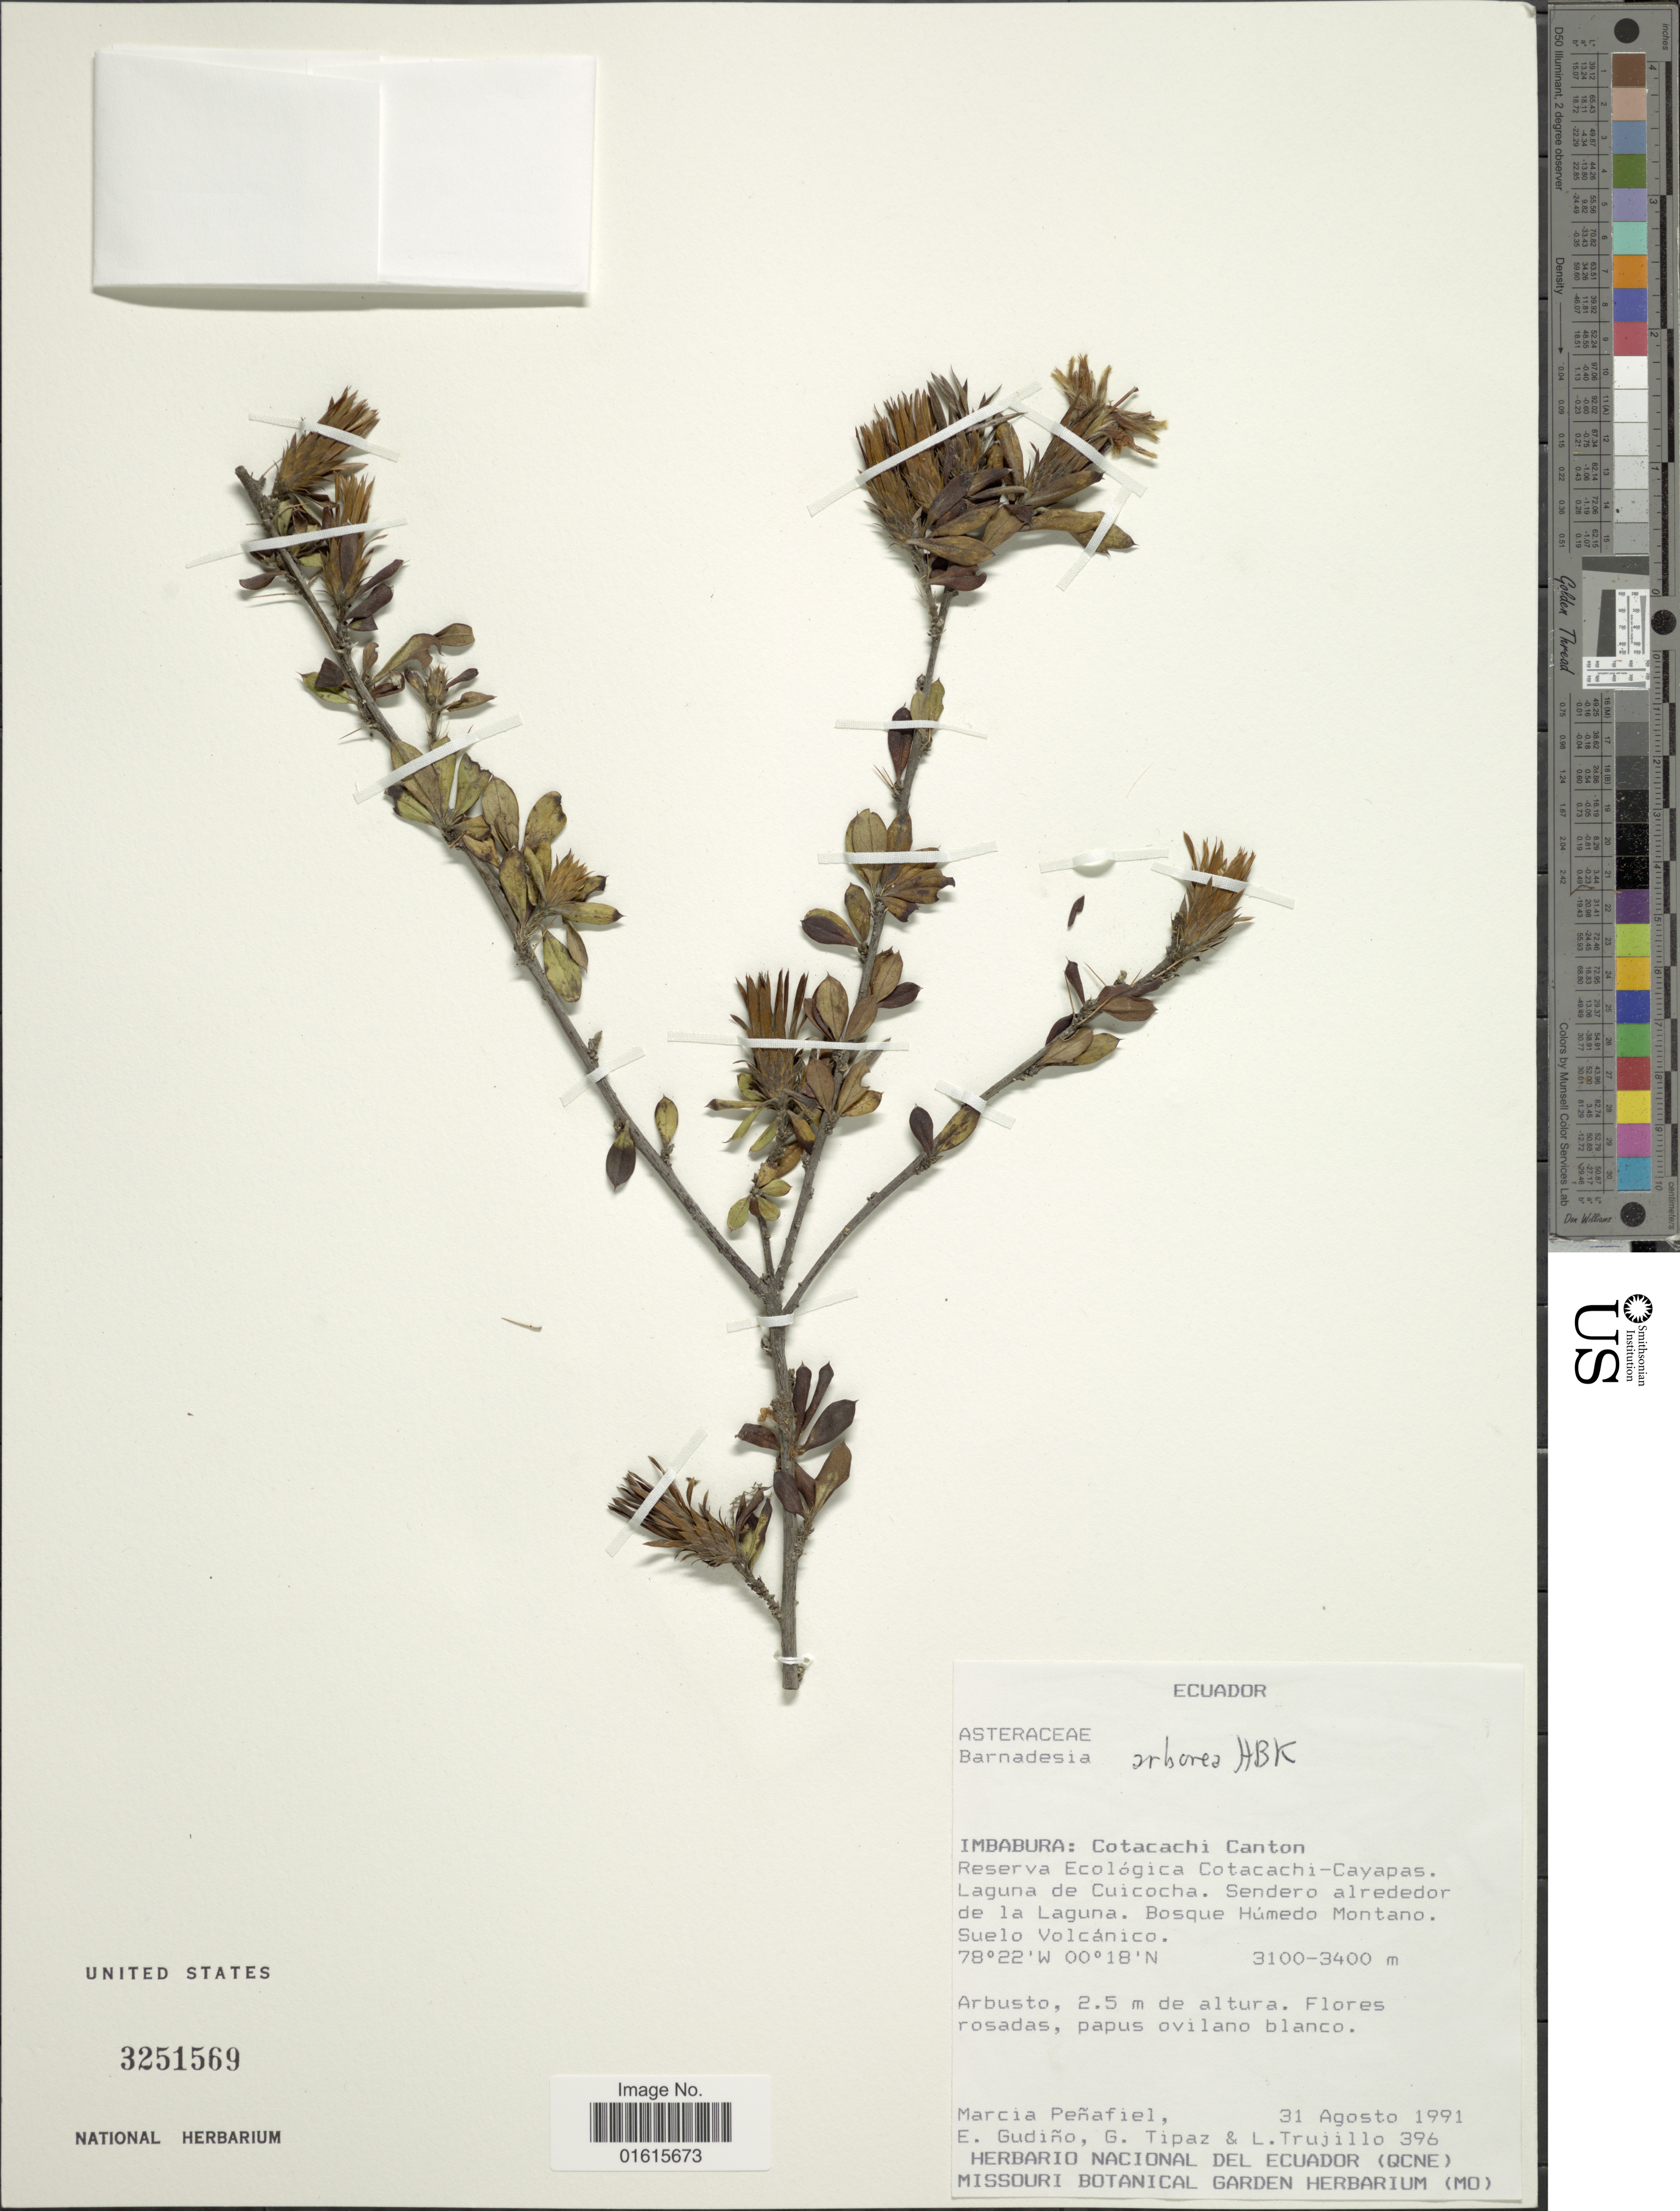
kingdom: Plantae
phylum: Tracheophyta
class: Magnoliopsida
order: Asterales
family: Asteraceae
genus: Barnadesia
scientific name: Barnadesia arborea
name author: Kunth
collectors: M. Penafiel, E. Gudiño, G. Tipaz & L. Trujillo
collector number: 396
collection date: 1991-08-31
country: Ecuador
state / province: Imbabura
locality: Cotachachi Canton, Reserva Ecologica Cotacachi Cayapas. Laguna de Cuichocha. Sendero alrededor de la Laguna. Bosque Humedo Montano, Suelo Volcanico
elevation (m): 3100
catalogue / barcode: US 3251569